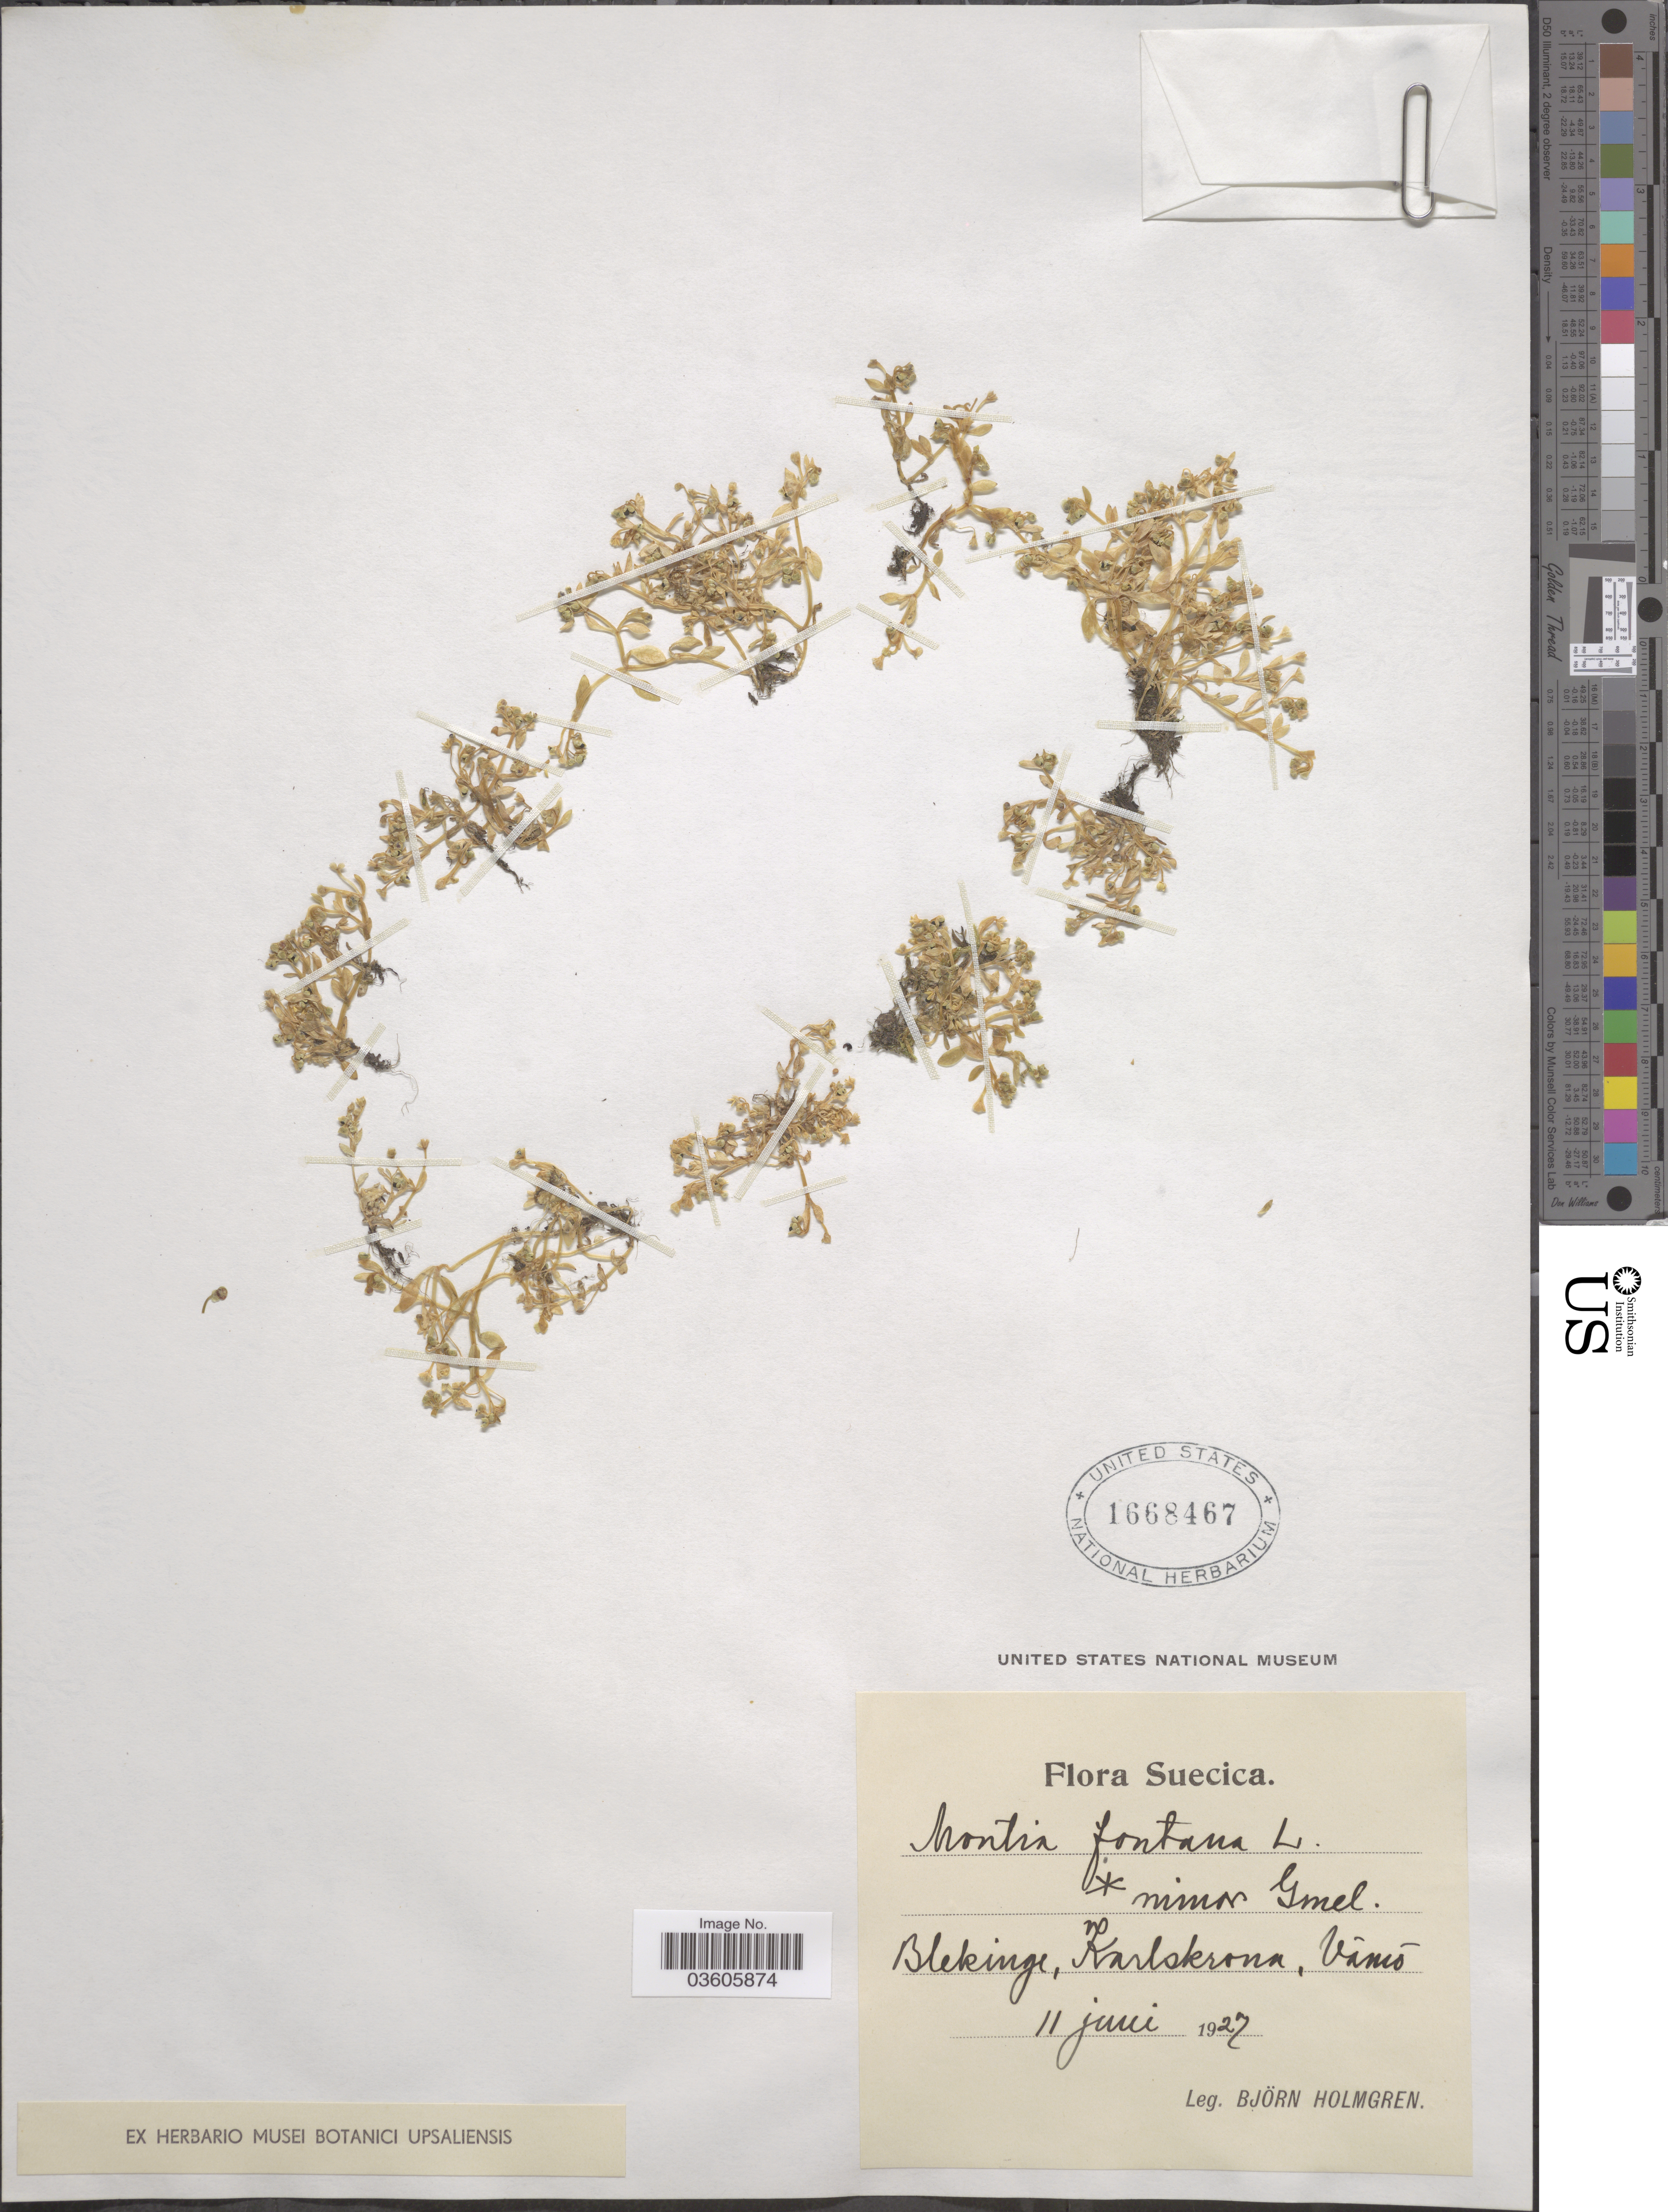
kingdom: Plantae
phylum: Tracheophyta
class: Magnoliopsida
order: Caryophyllales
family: Montiaceae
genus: Montia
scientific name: Montia fontana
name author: L.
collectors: B. Holmgren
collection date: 1927-06-11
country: Sweden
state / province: Blekinge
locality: Suecica. Karlskrona. Vämö.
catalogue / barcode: US 1668467